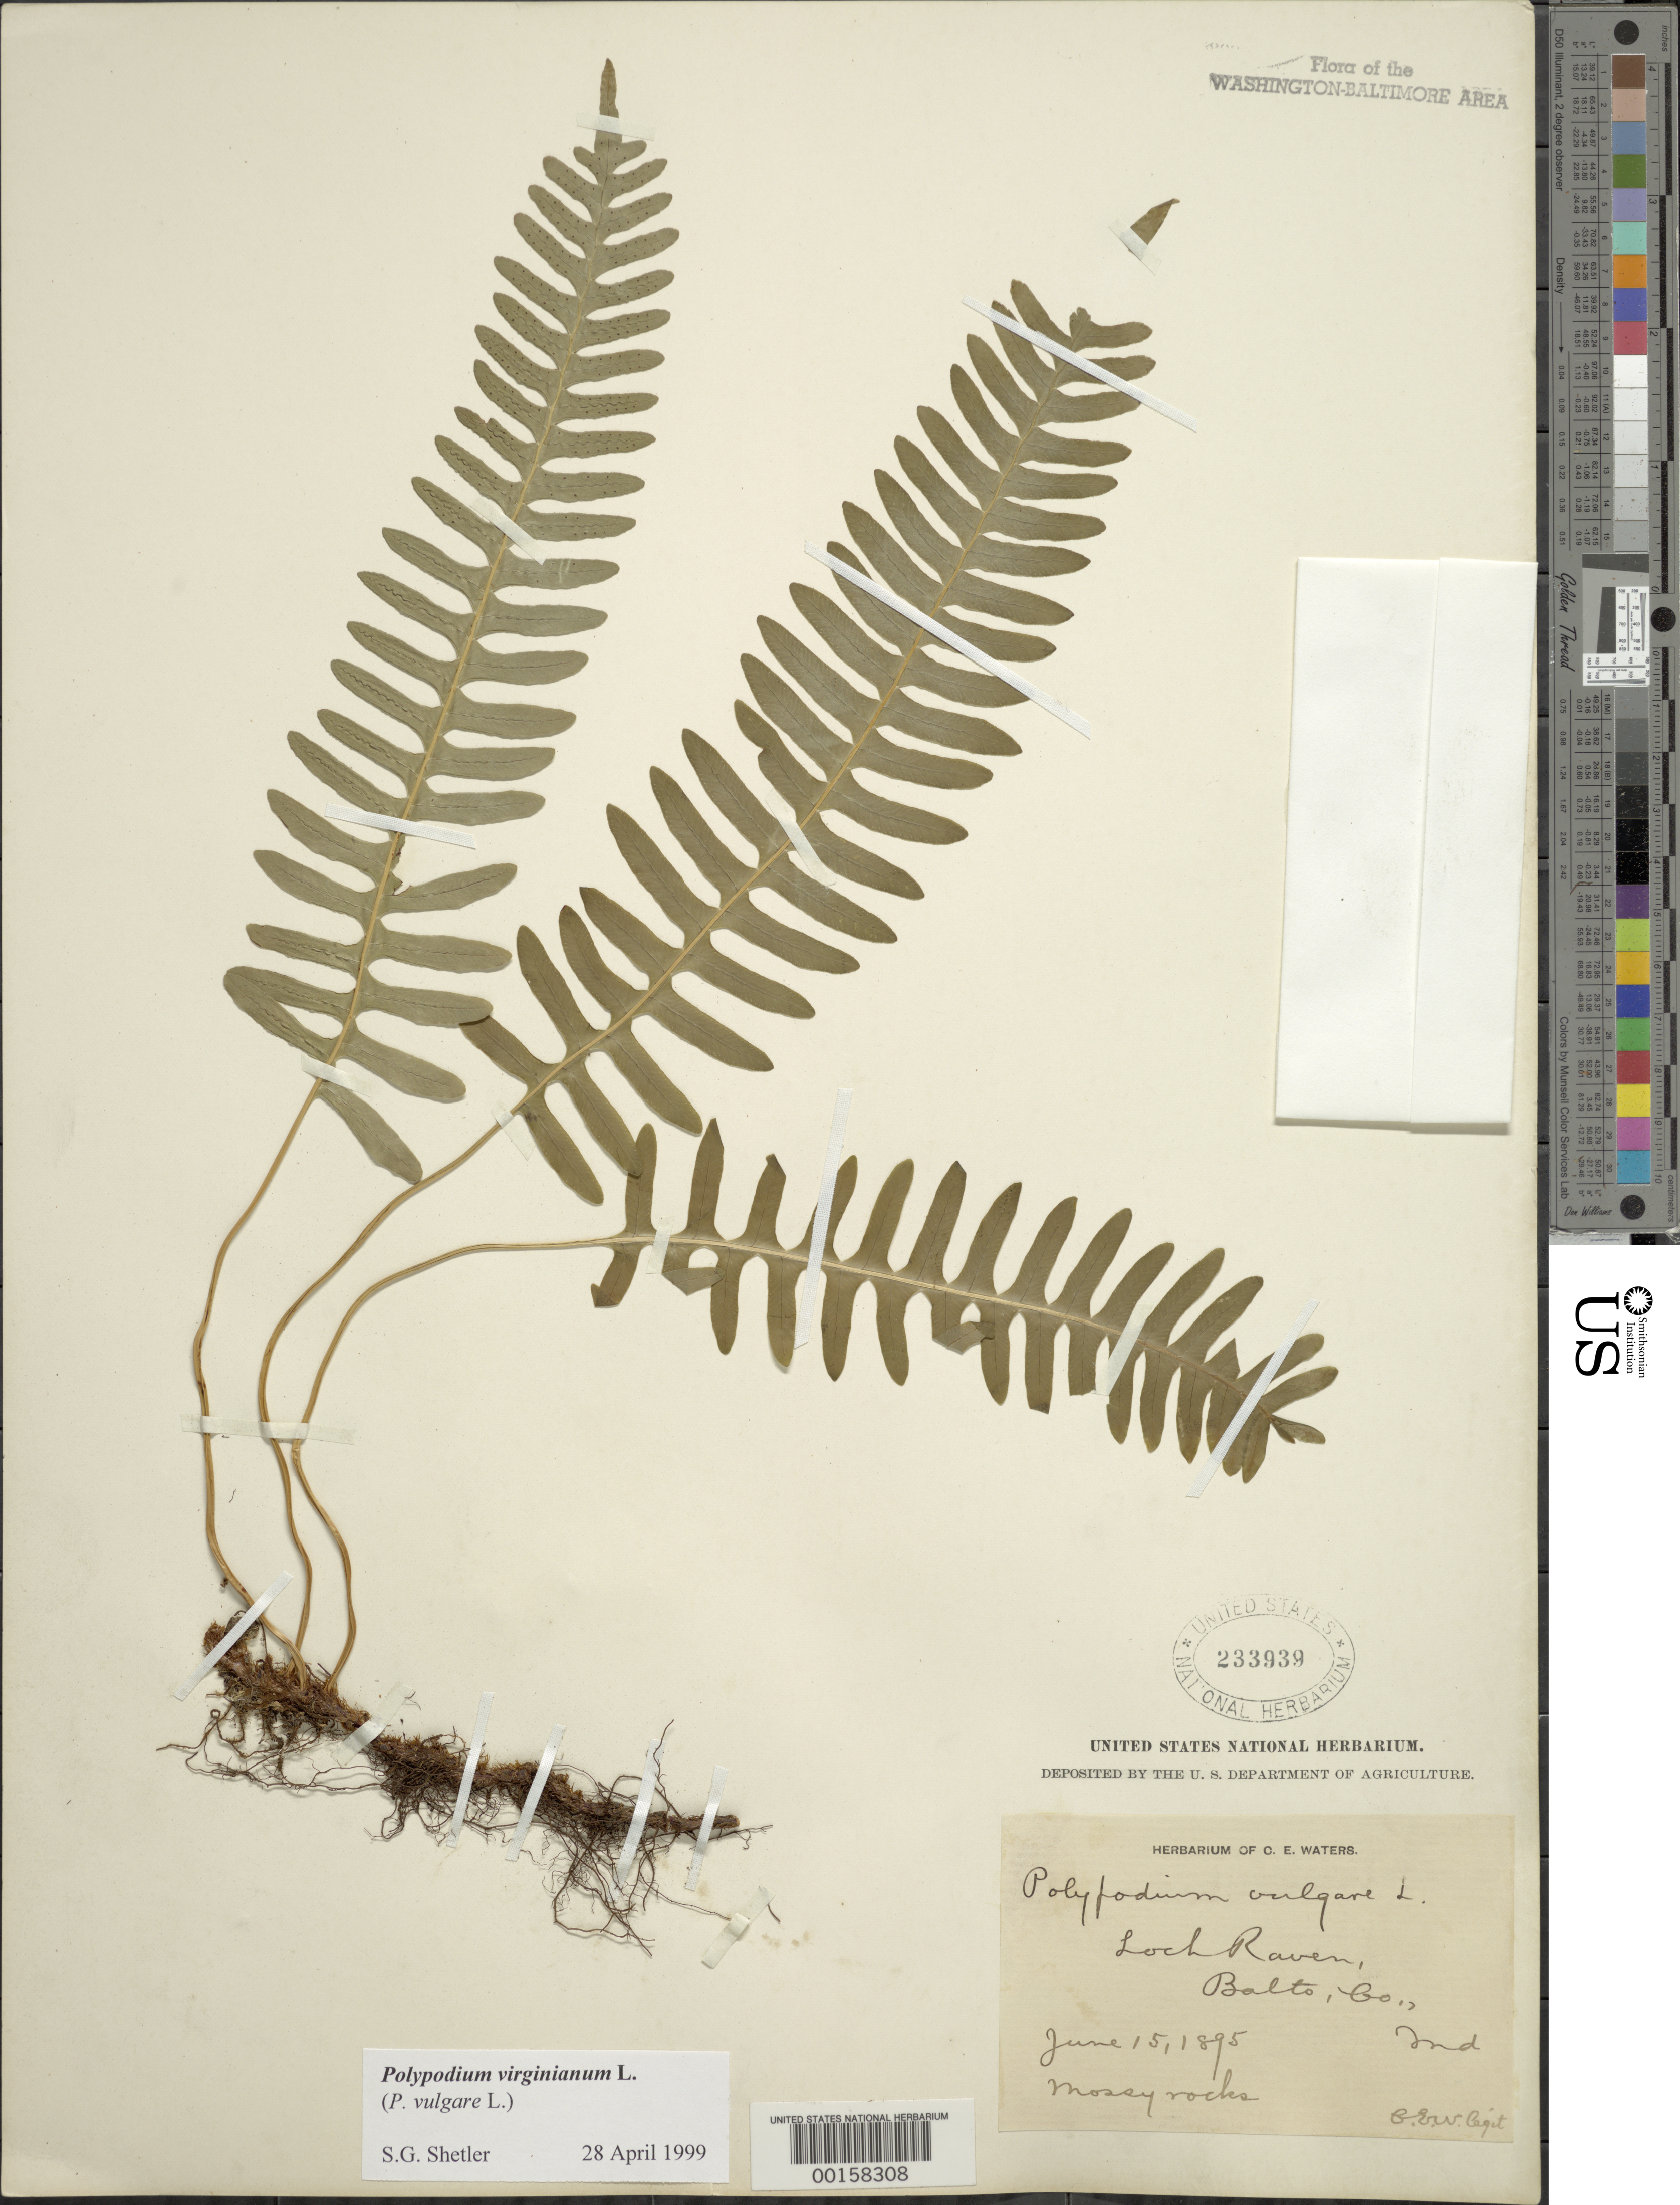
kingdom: Plantae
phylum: Tracheophyta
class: Polypodiopsida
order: Polypodiales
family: Polypodiaceae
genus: Polypodium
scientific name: Polypodium virginianum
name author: L.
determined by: Shetler, Stanwyn G., (US), NMNH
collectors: C. Waters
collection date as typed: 15 Jul 1895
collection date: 1895-07-15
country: United States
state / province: Maryland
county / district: Baltimore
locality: Lock Raven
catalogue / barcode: US 233939